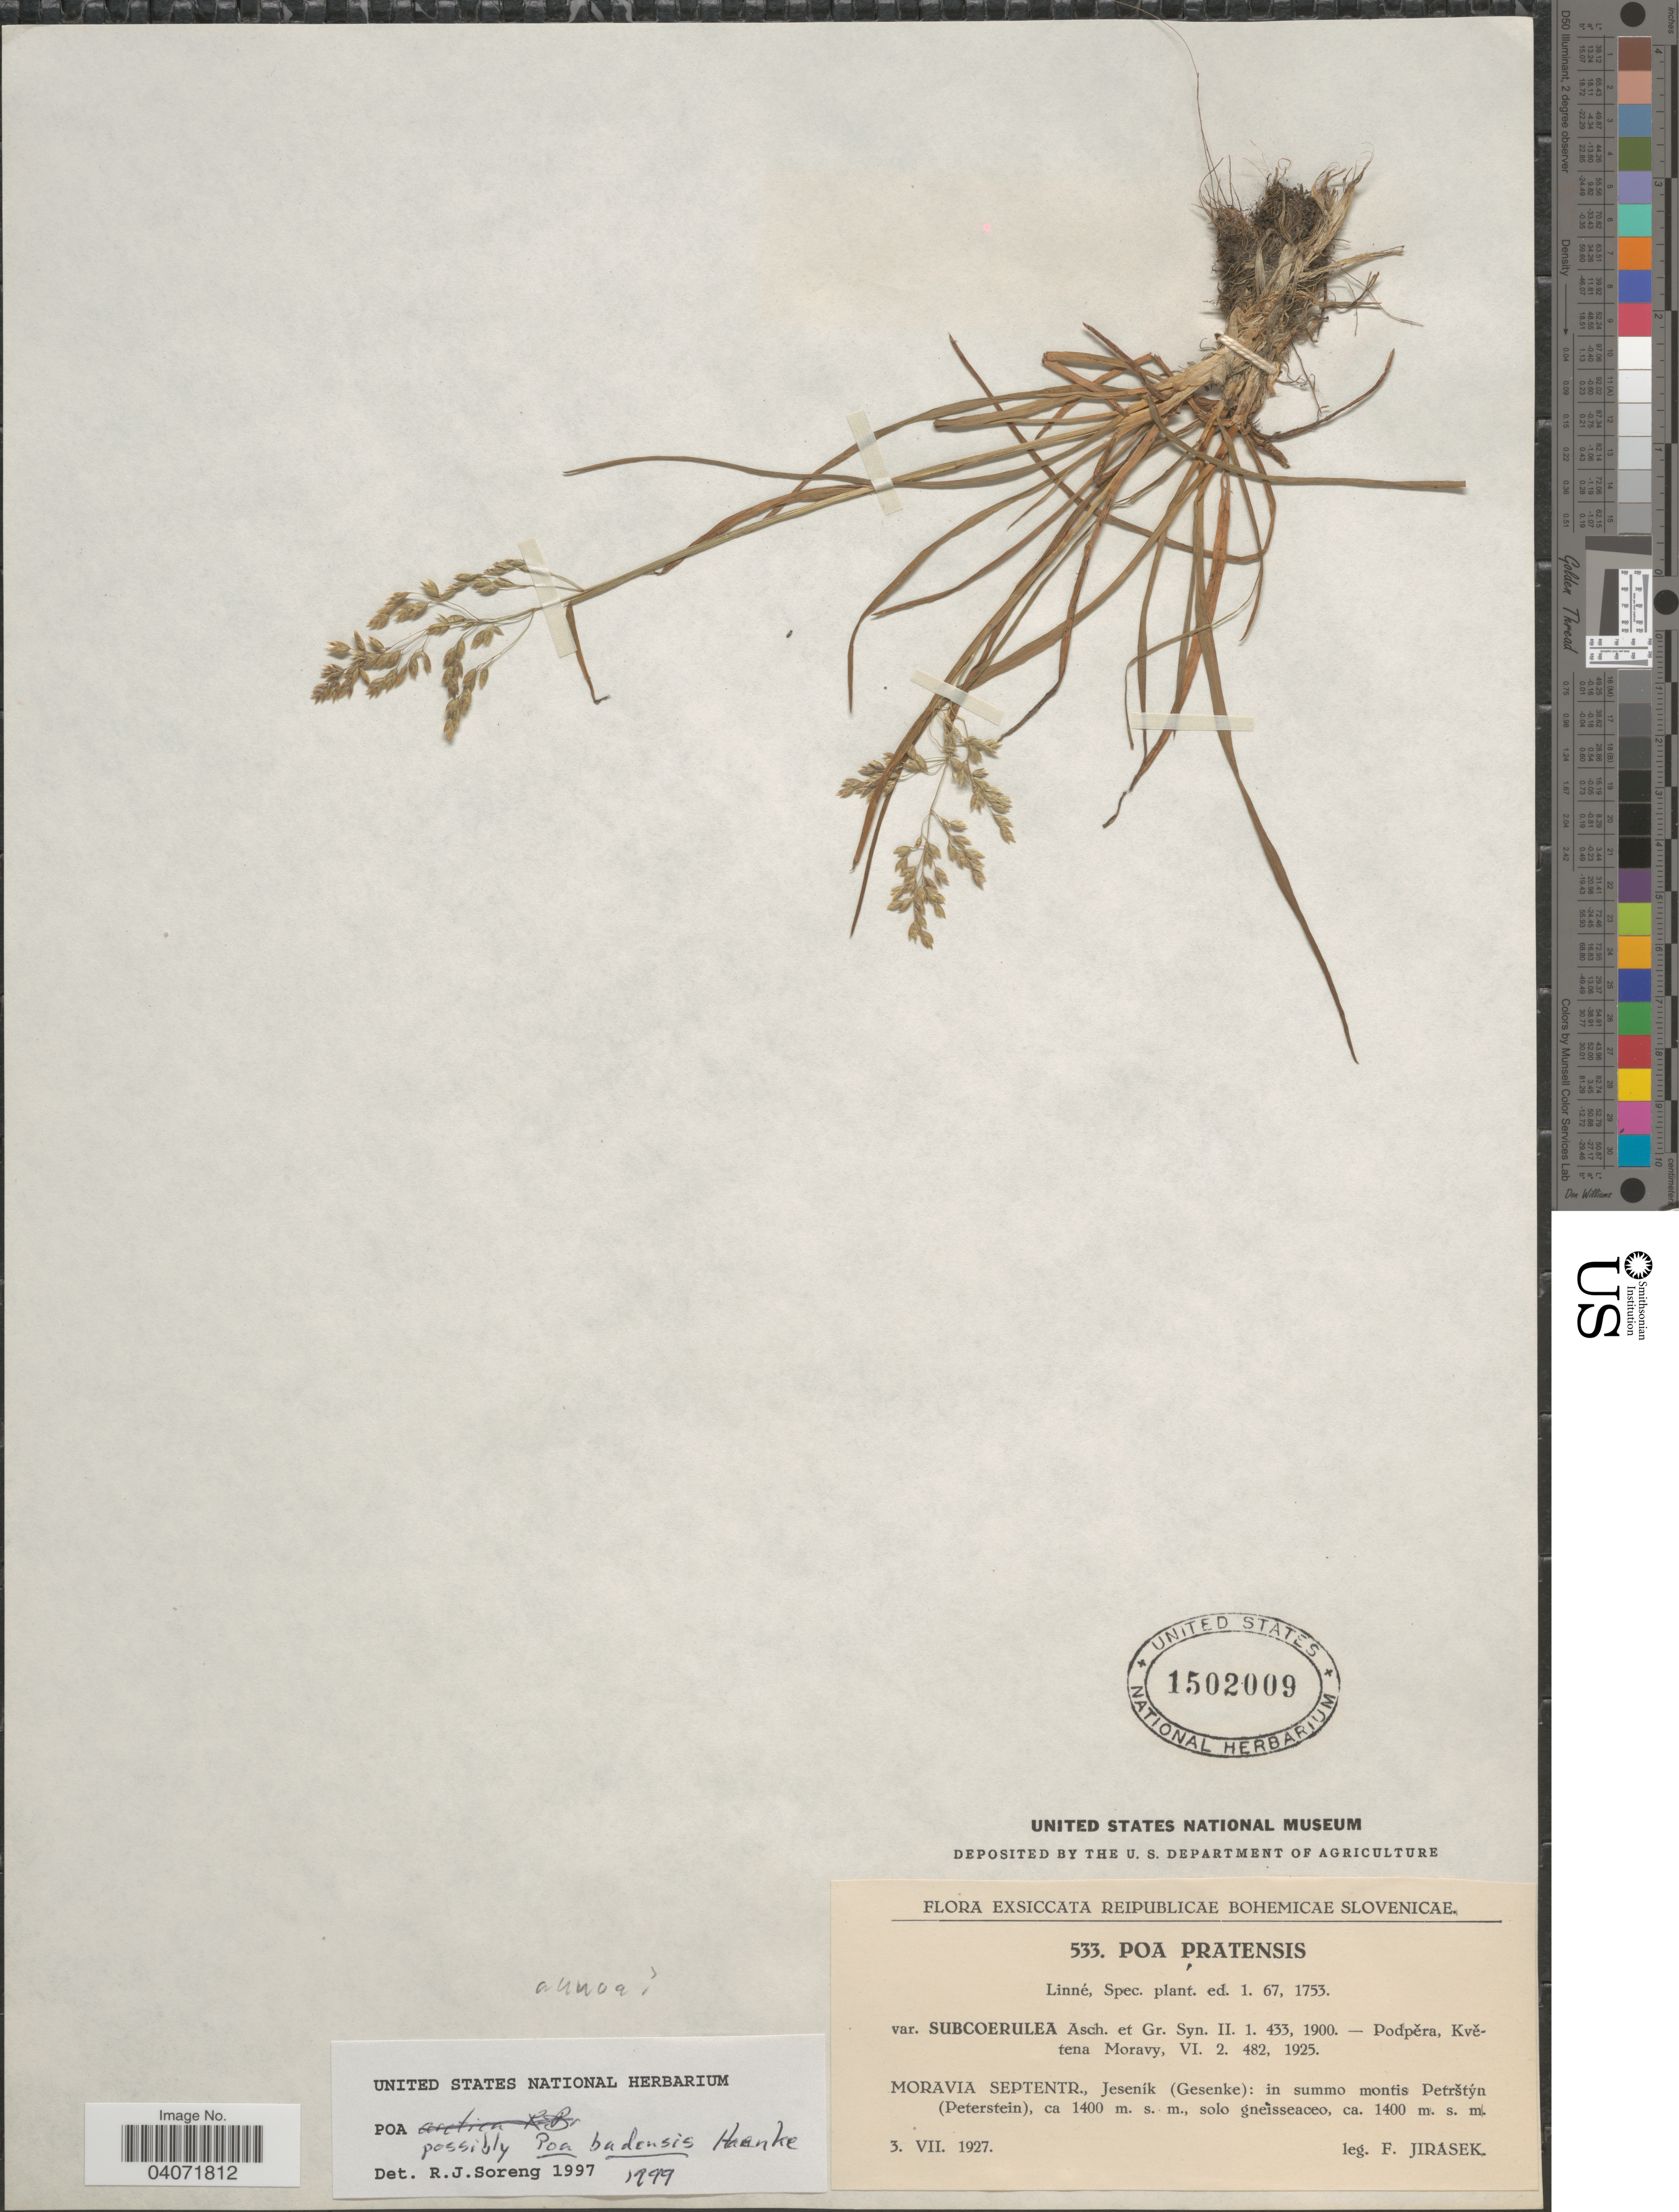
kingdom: Plantae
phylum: Tracheophyta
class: Liliopsida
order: Poales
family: Poaceae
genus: Poa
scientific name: Poa annua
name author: L.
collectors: F. Jirasek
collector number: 533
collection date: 1927-07-03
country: Czechia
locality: Moravia Septentr., Jeseník (Gesenke): in summo montis Petrštýn (Peterstein), solo gneìsseaceo.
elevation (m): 1400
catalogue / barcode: US 1502009